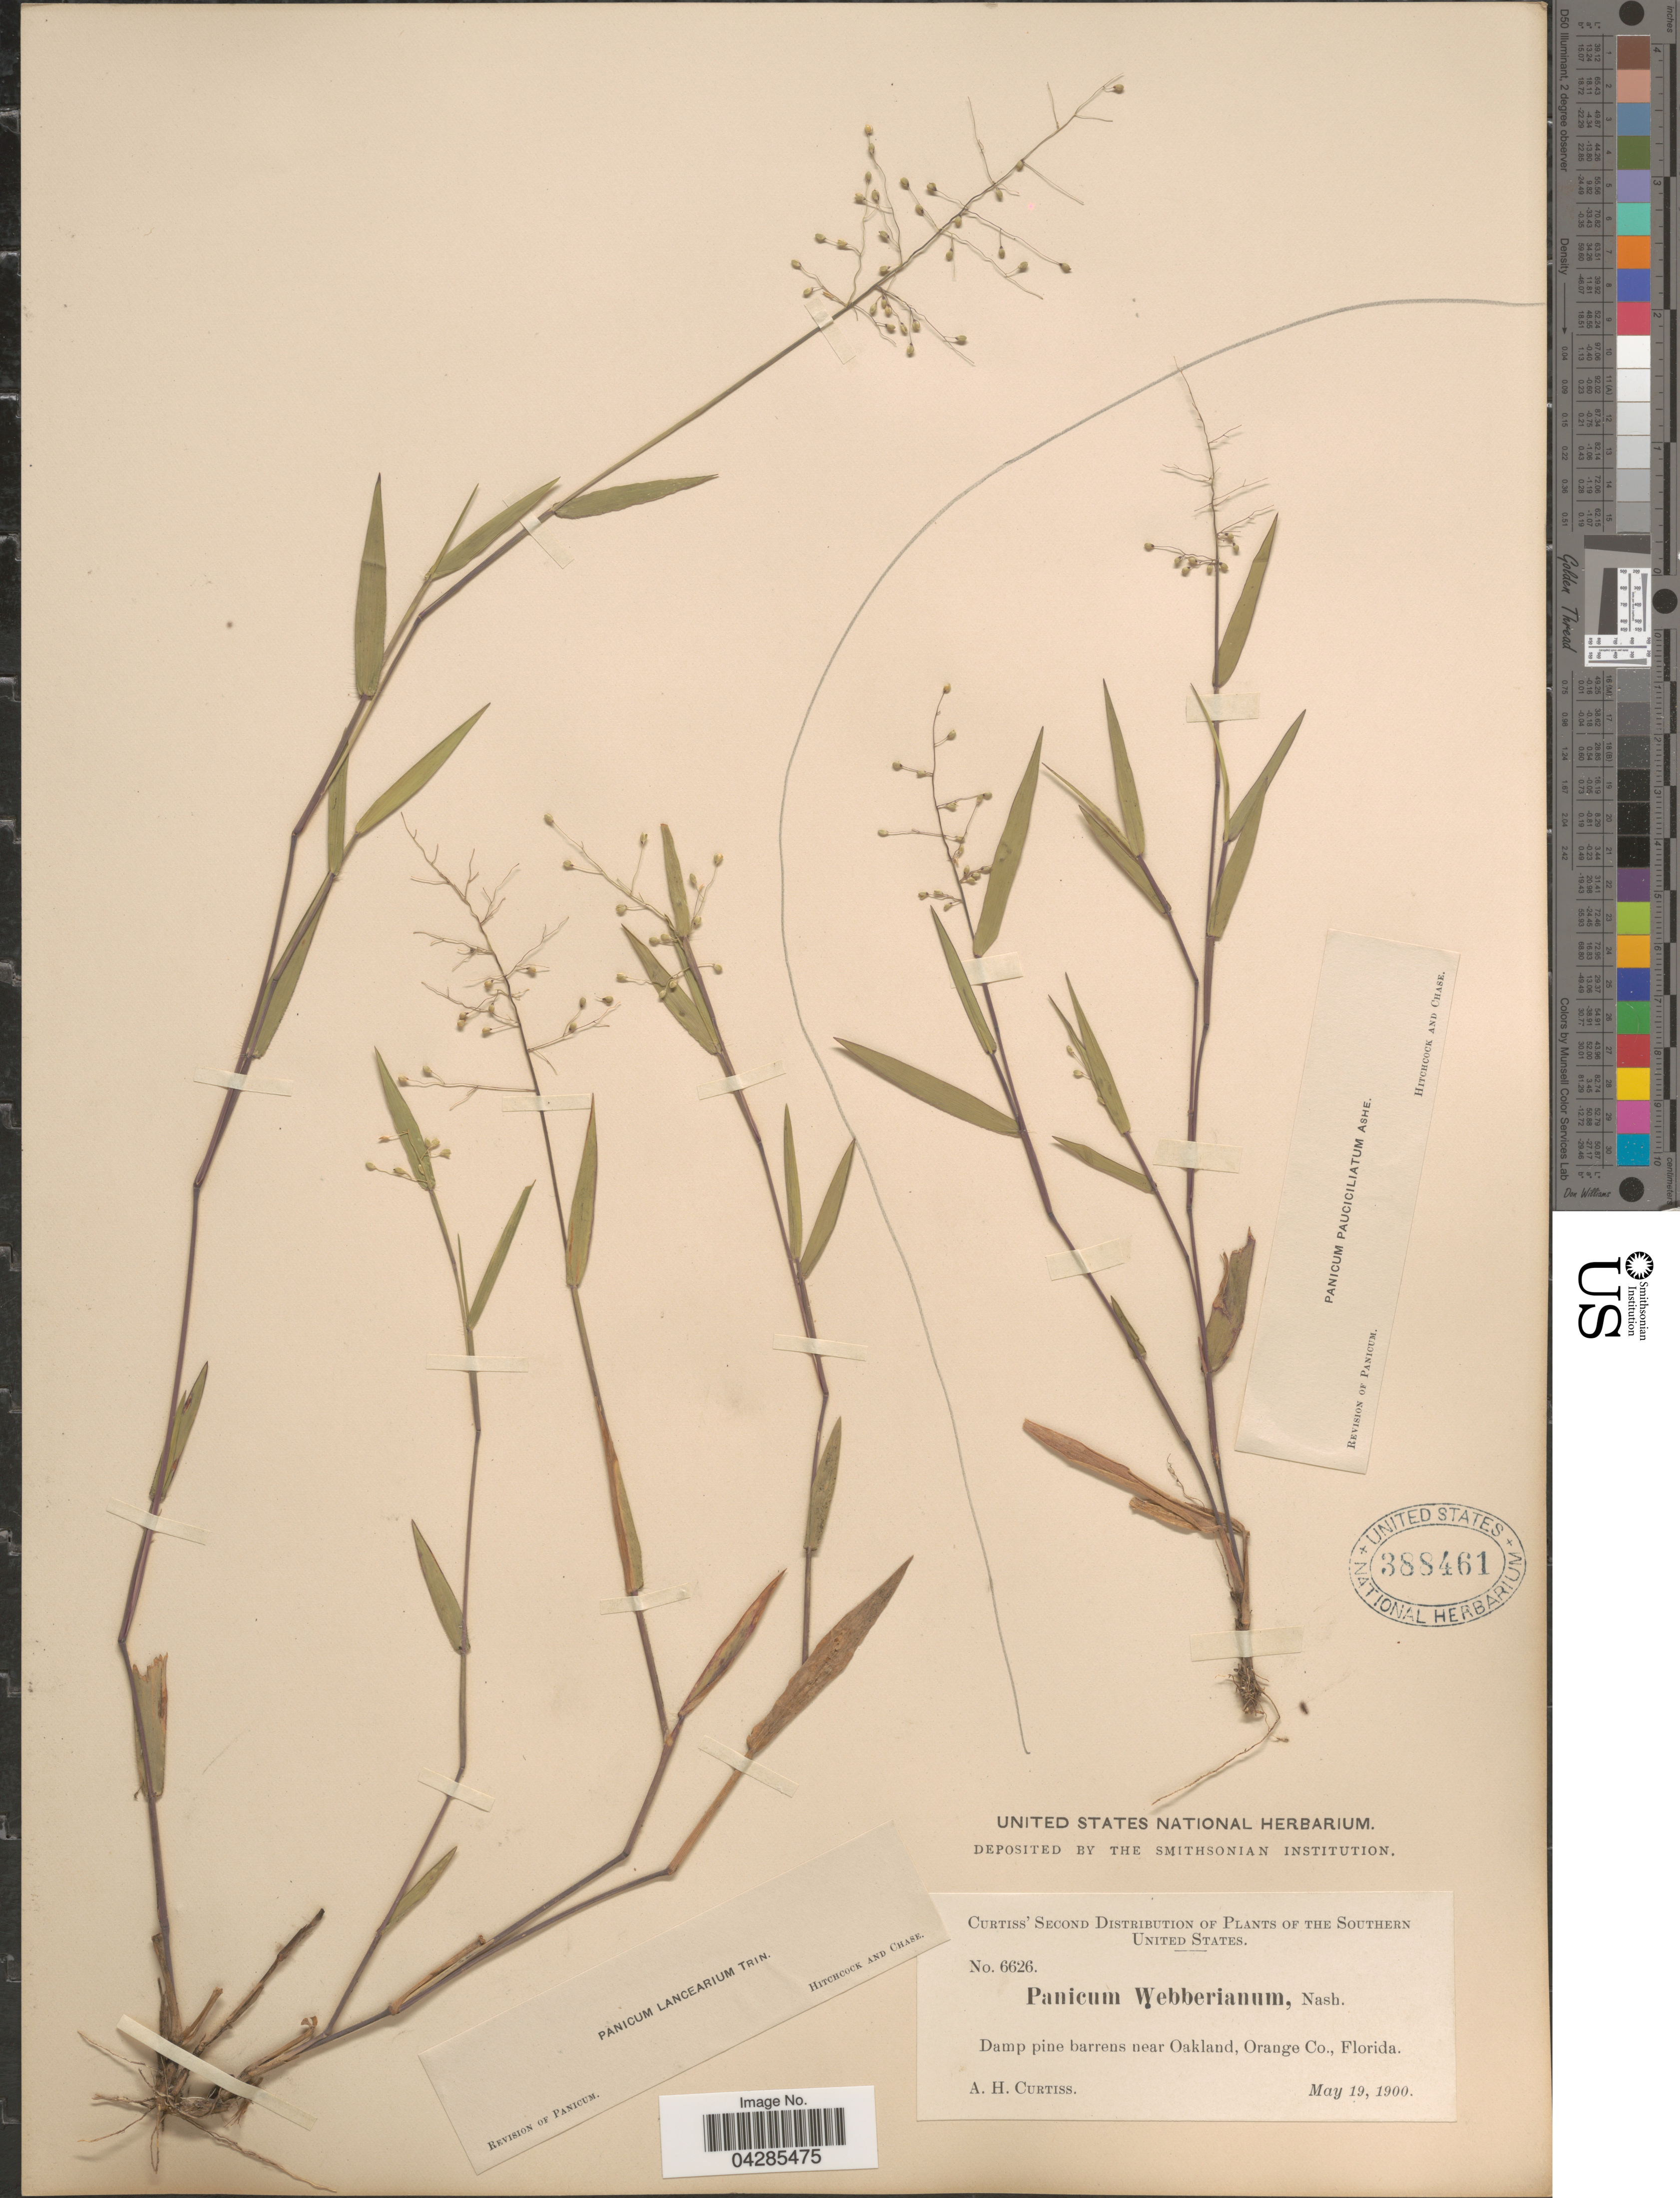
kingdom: Plantae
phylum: Tracheophyta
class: Liliopsida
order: Poales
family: Poaceae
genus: Dichanthelium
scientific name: Dichanthelium portoricense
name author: (Desv. ex Ham.) B.F. Hansen & Wunderlin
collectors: A. H. Curtiss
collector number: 6626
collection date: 1900-05-19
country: United States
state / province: Florida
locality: The Southern United States. Damp pine barrens near Oakland, Orange Co.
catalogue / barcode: US 388461